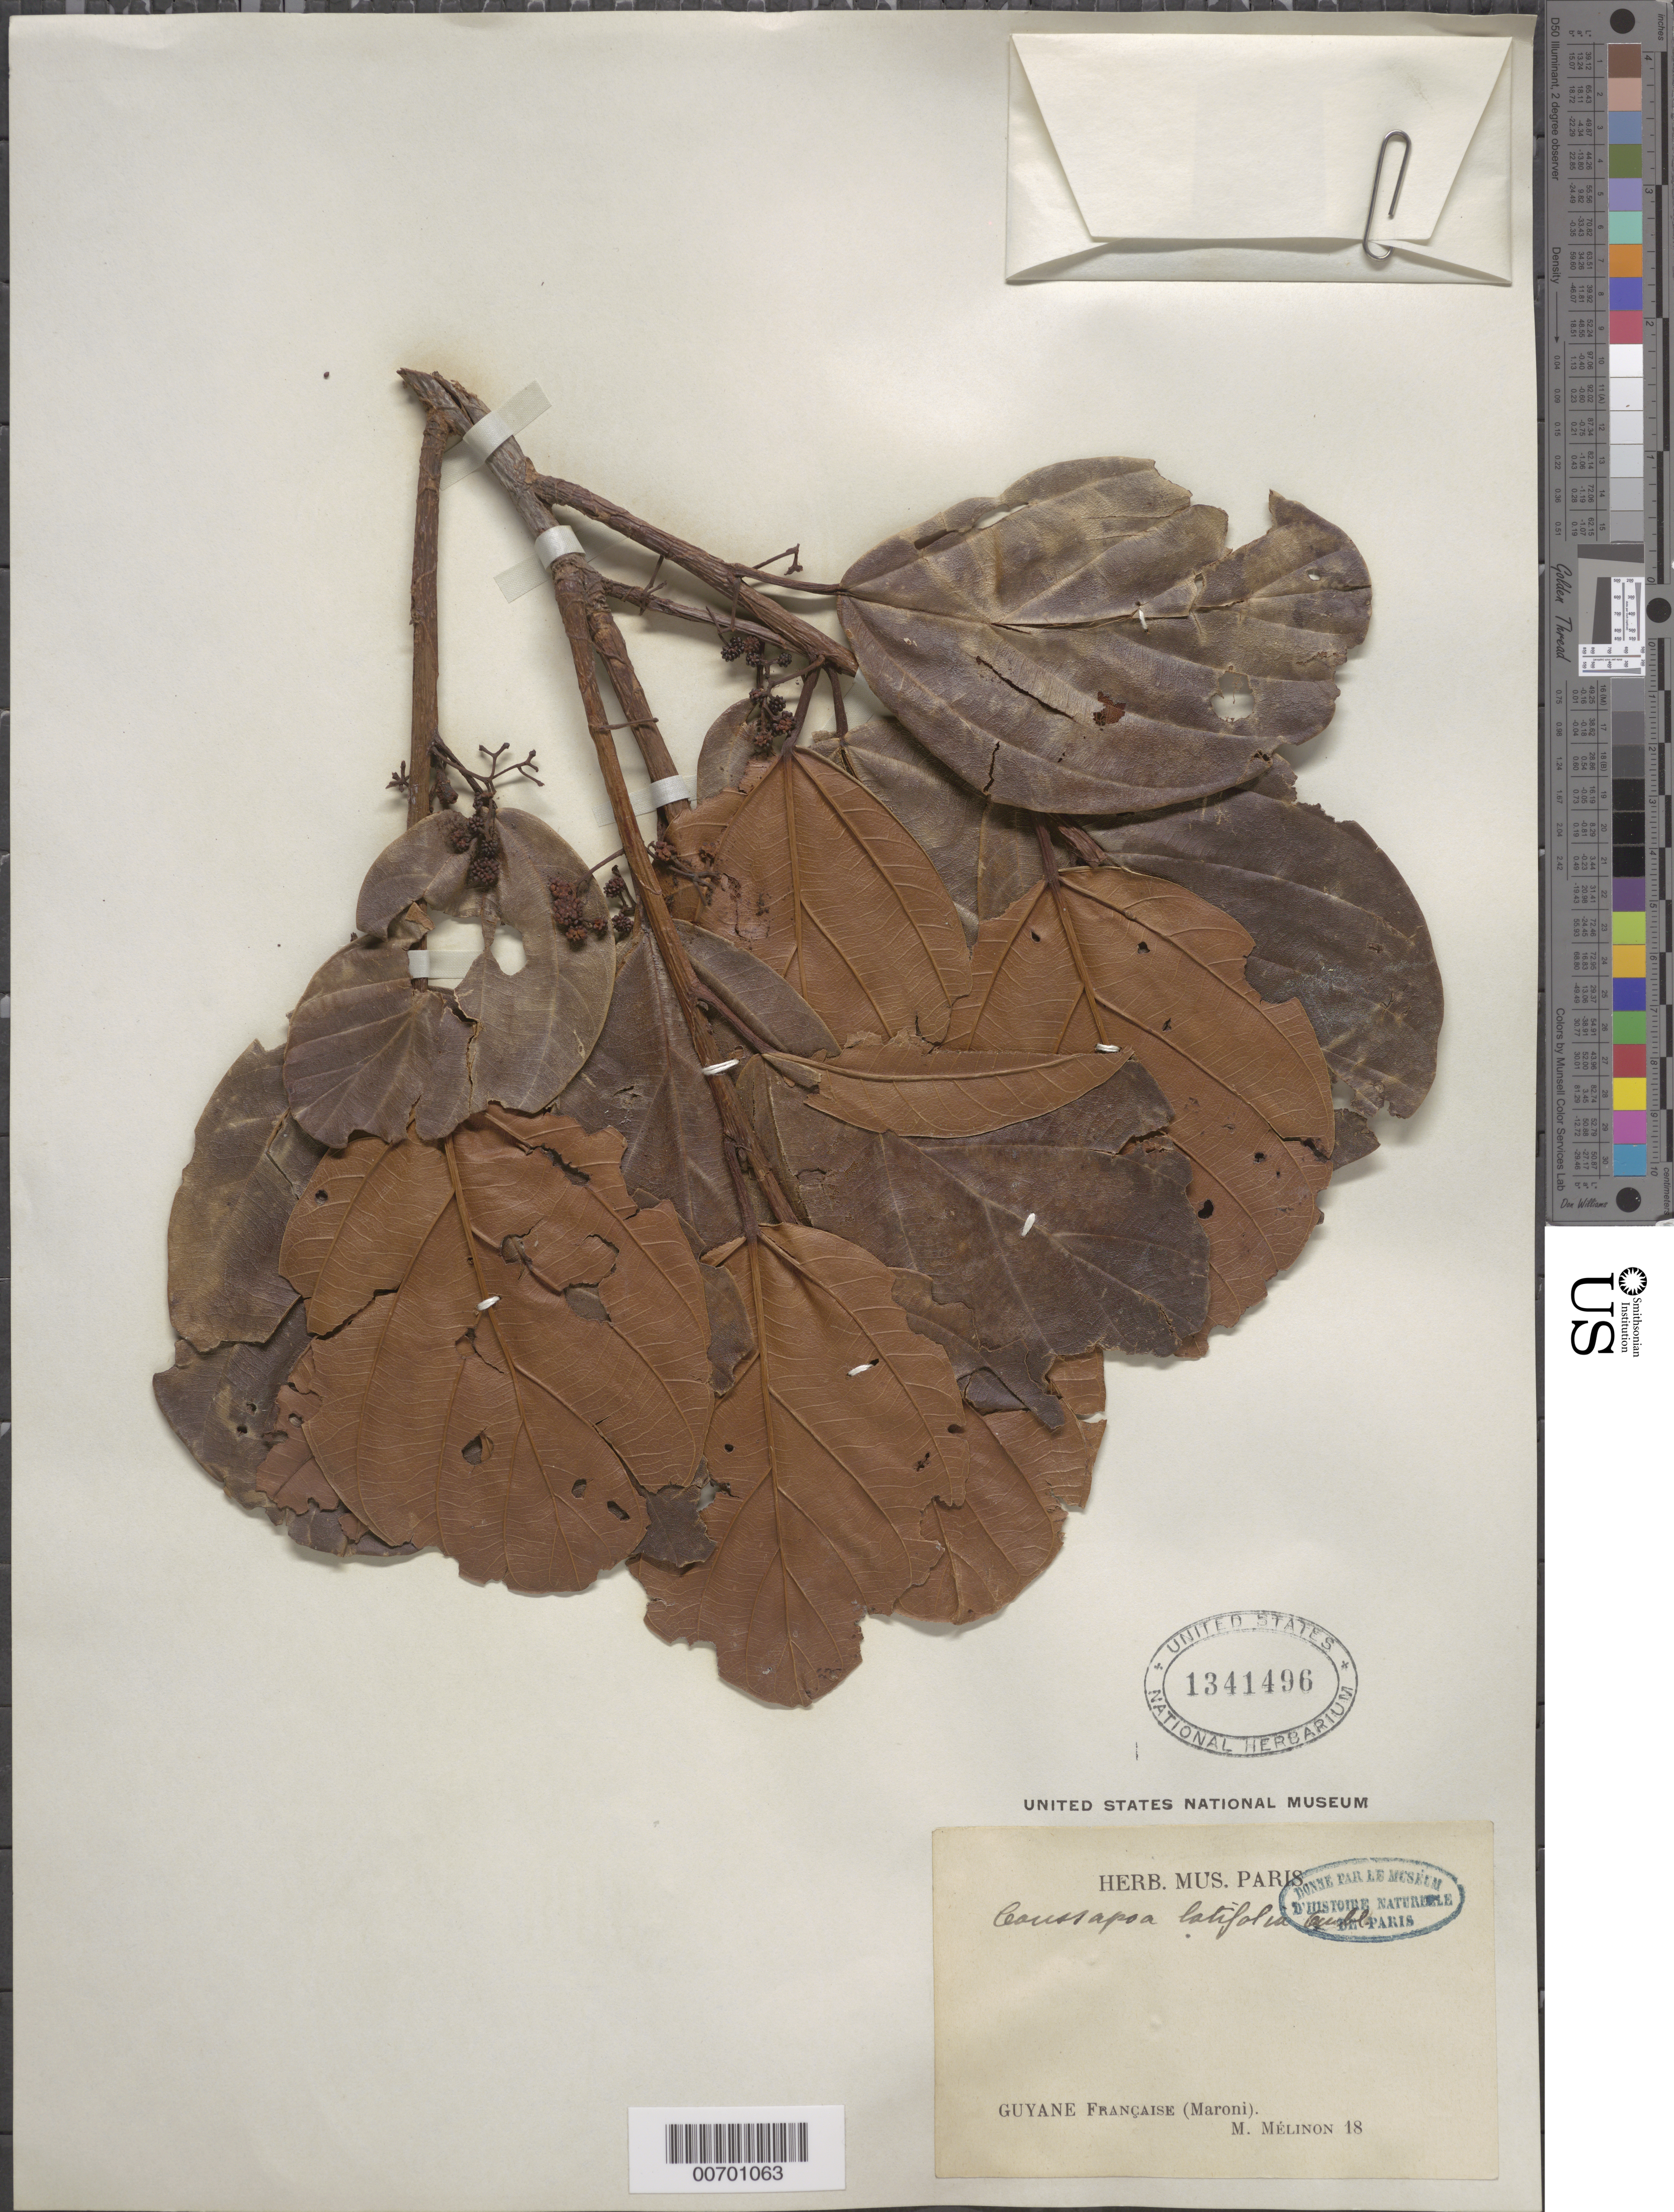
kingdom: Plantae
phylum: Tracheophyta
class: Magnoliopsida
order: Rosales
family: Urticaceae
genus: Coussapoa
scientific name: Coussapoa latifolia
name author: Aubl.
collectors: E. Mélinon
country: French Guiana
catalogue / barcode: US 1341496